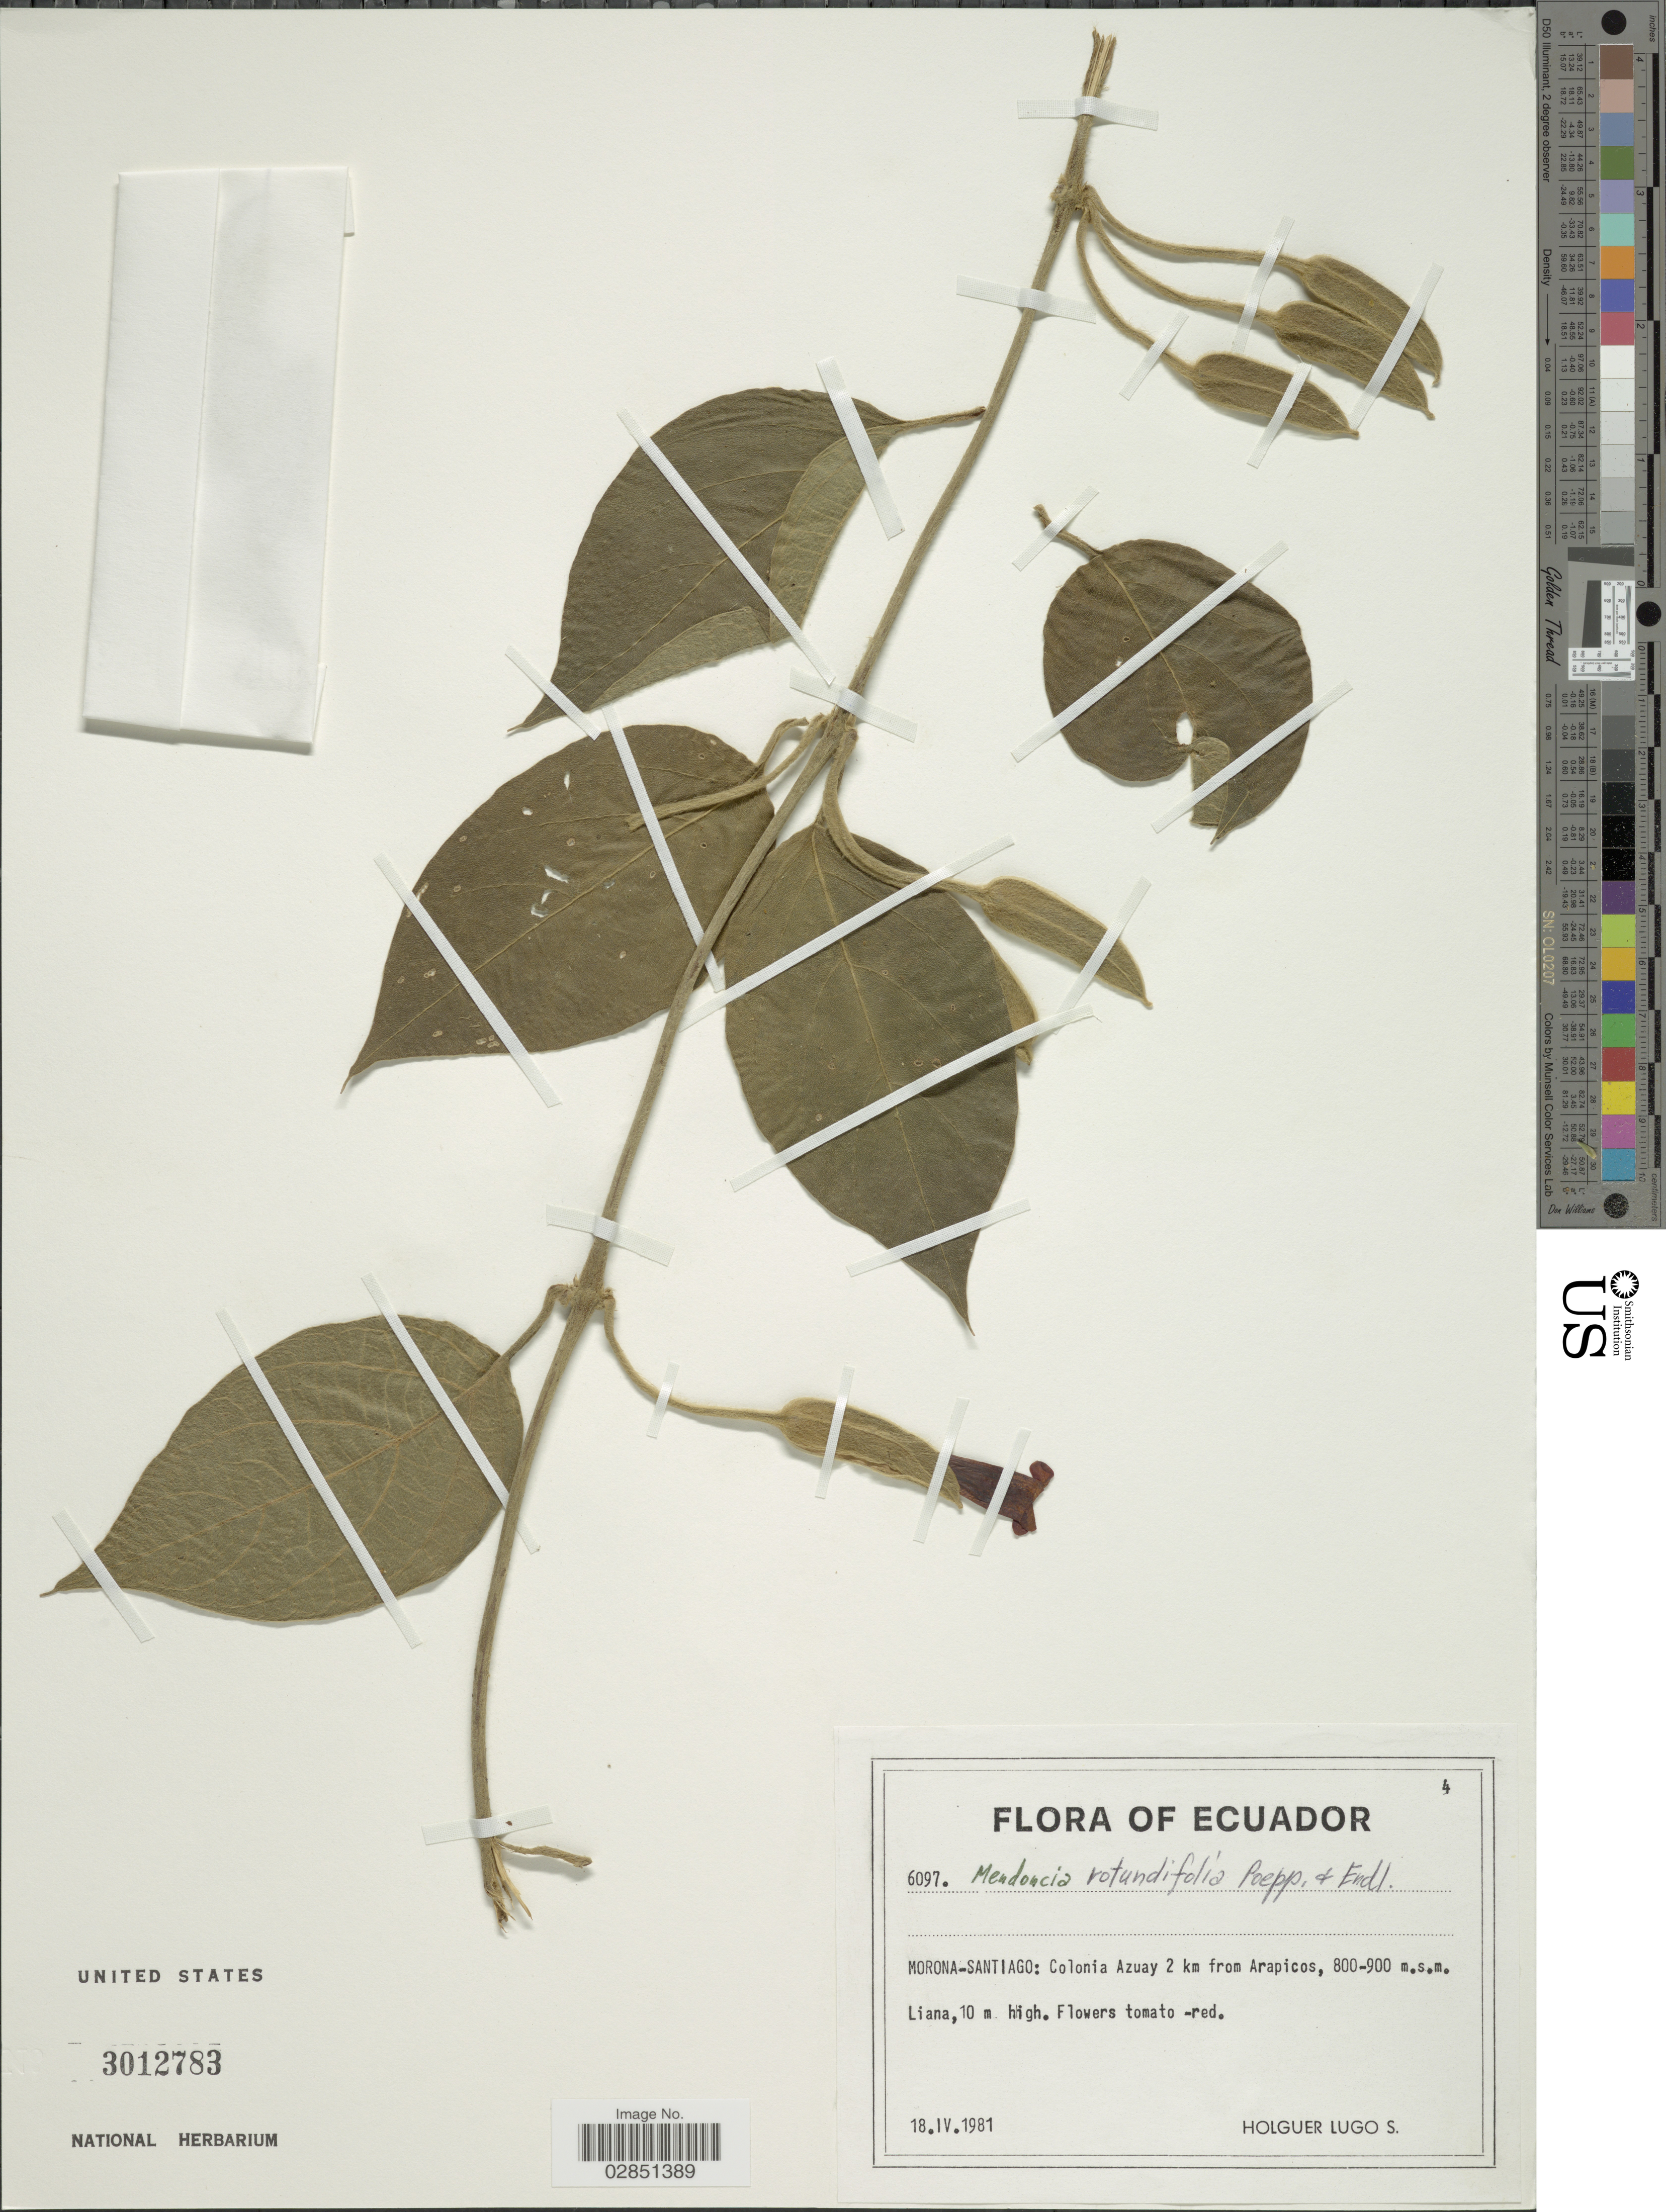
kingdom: Plantae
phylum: Tracheophyta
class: Magnoliopsida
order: Lamiales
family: Acanthaceae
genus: Mendoncia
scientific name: Mendoncia rotundifolia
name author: Poepp. & Endl.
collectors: H. Lugo S.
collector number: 6097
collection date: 1981-04-18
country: Ecuador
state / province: Morona-Santiago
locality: Colonia Azuay 2 km from Arapicos.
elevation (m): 800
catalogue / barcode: US 3012783